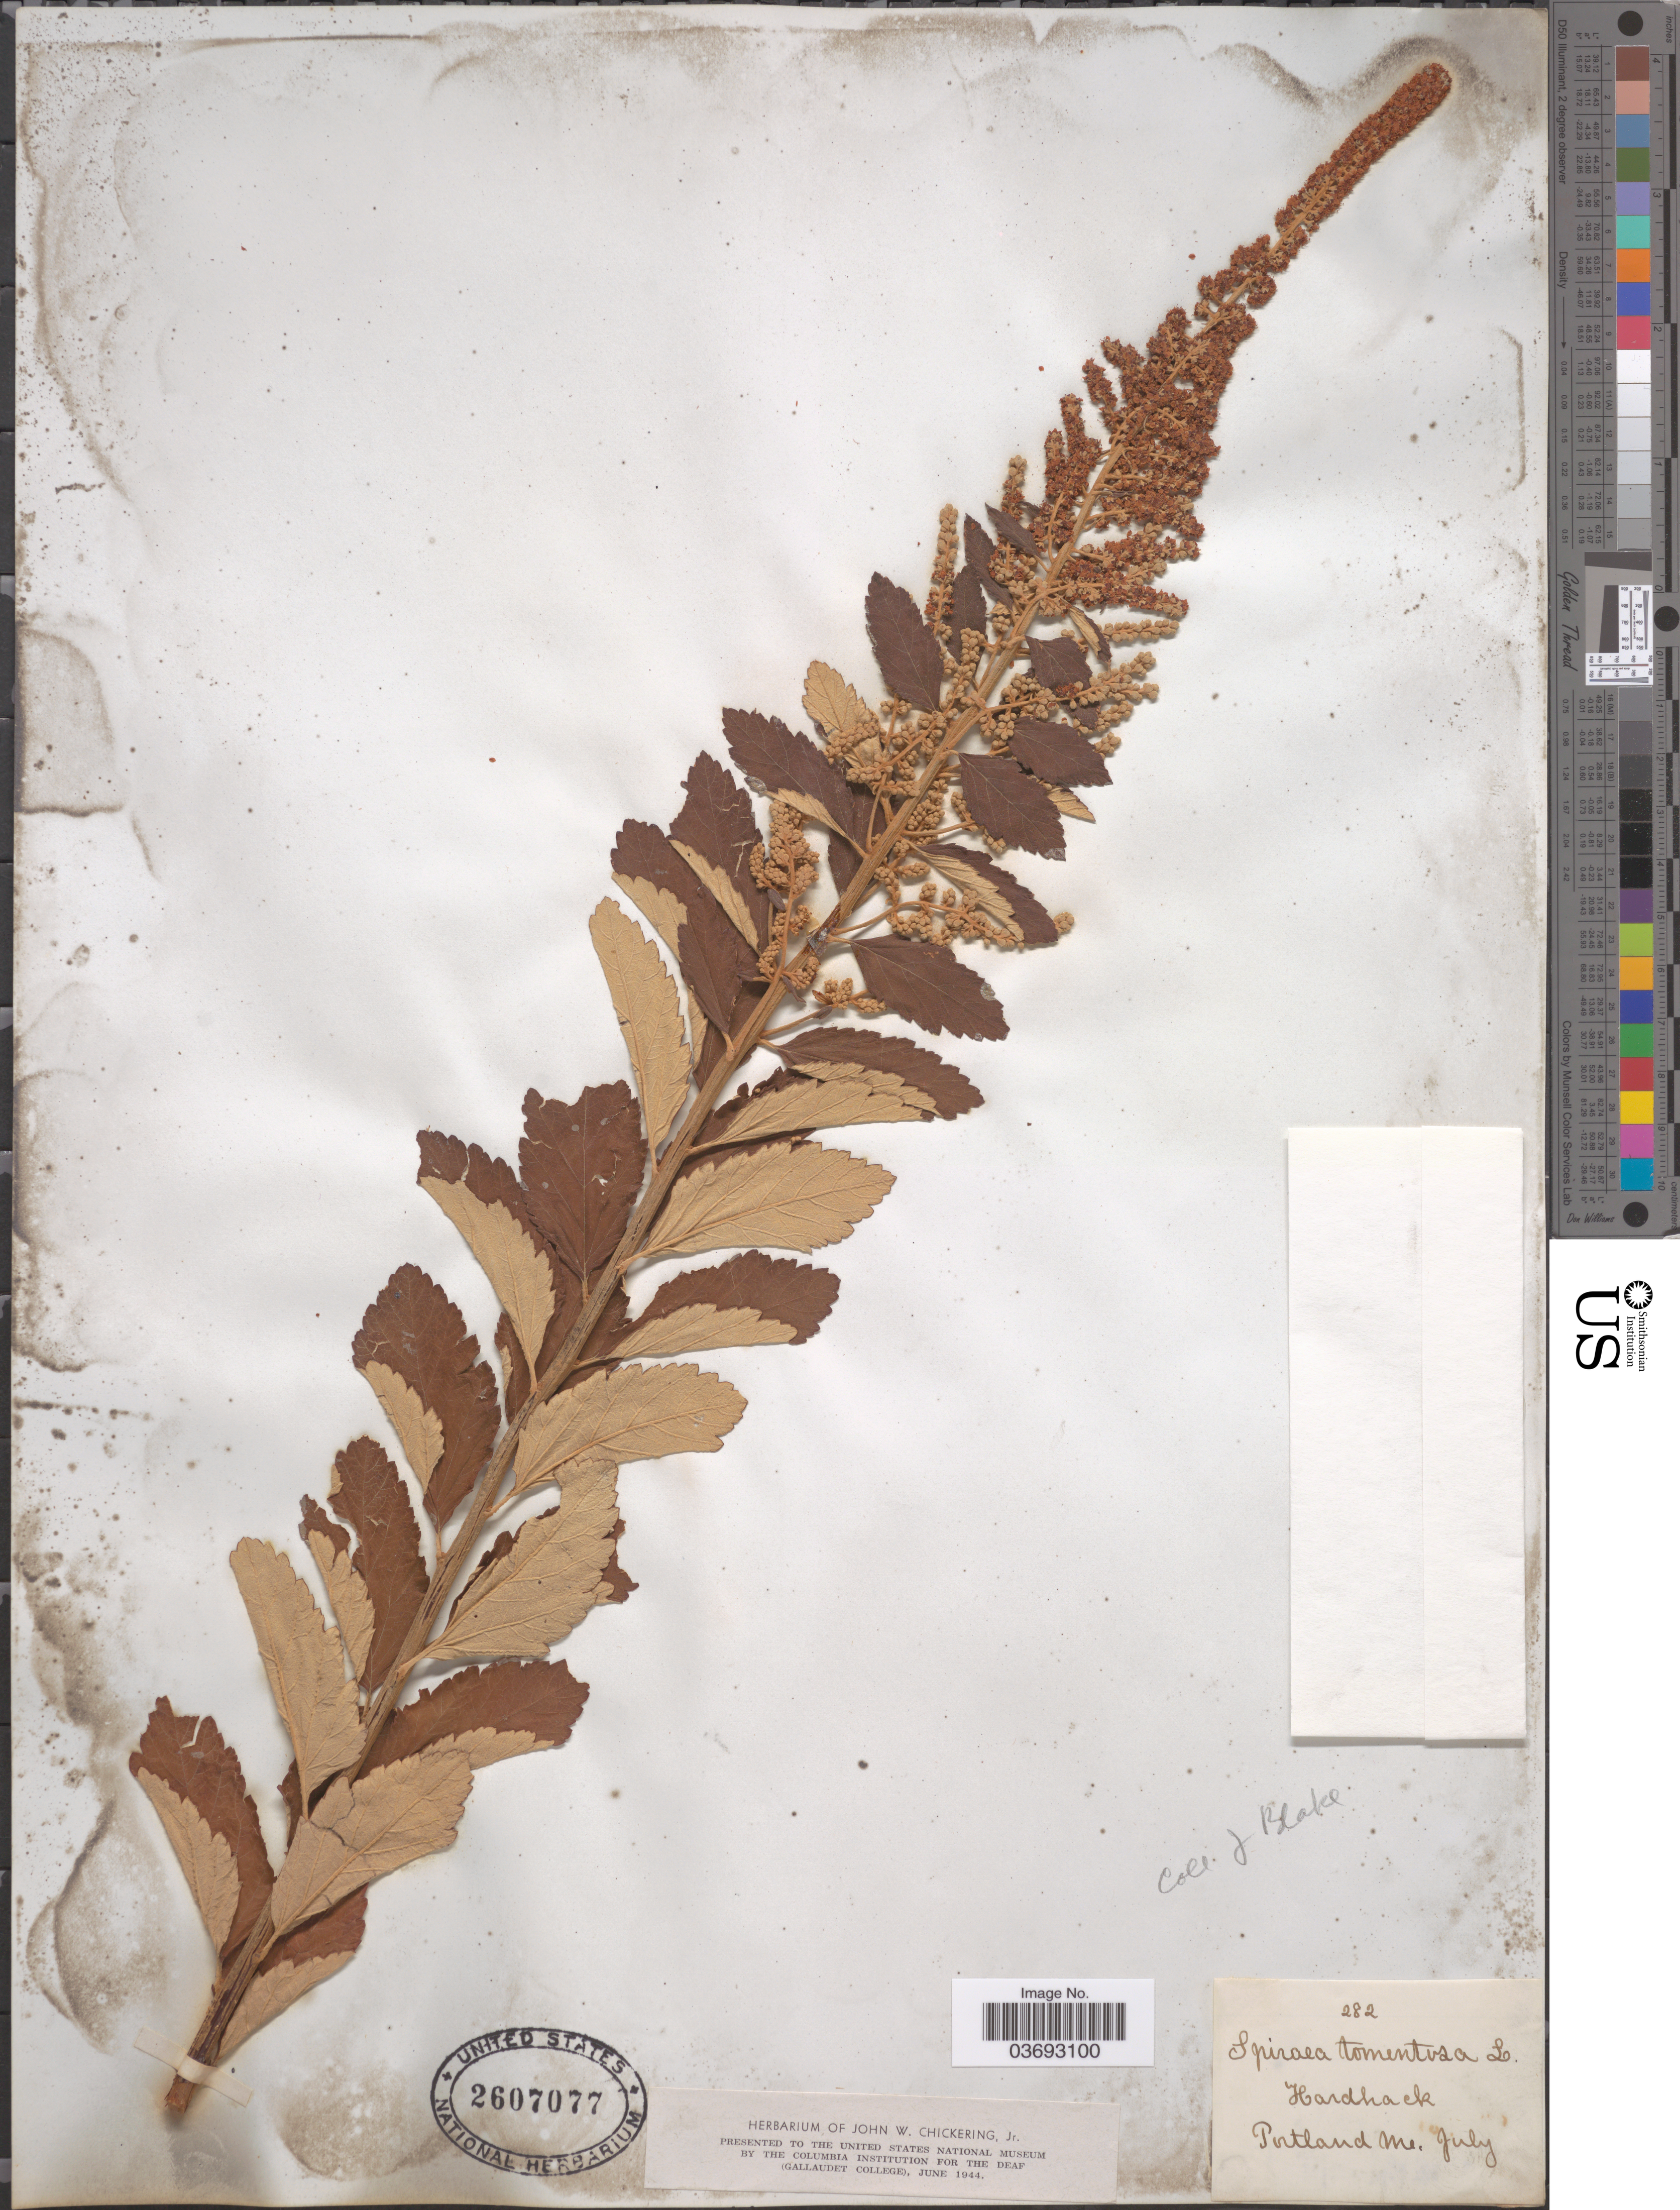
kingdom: Plantae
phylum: Tracheophyta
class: Magnoliopsida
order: Rosales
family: Rosaceae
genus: Spiraea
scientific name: Spiraea tomentosa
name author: L.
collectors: J. Blake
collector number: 282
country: United States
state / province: Maine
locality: Hardhack [unsure placement]. Portland.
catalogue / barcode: US 2607077